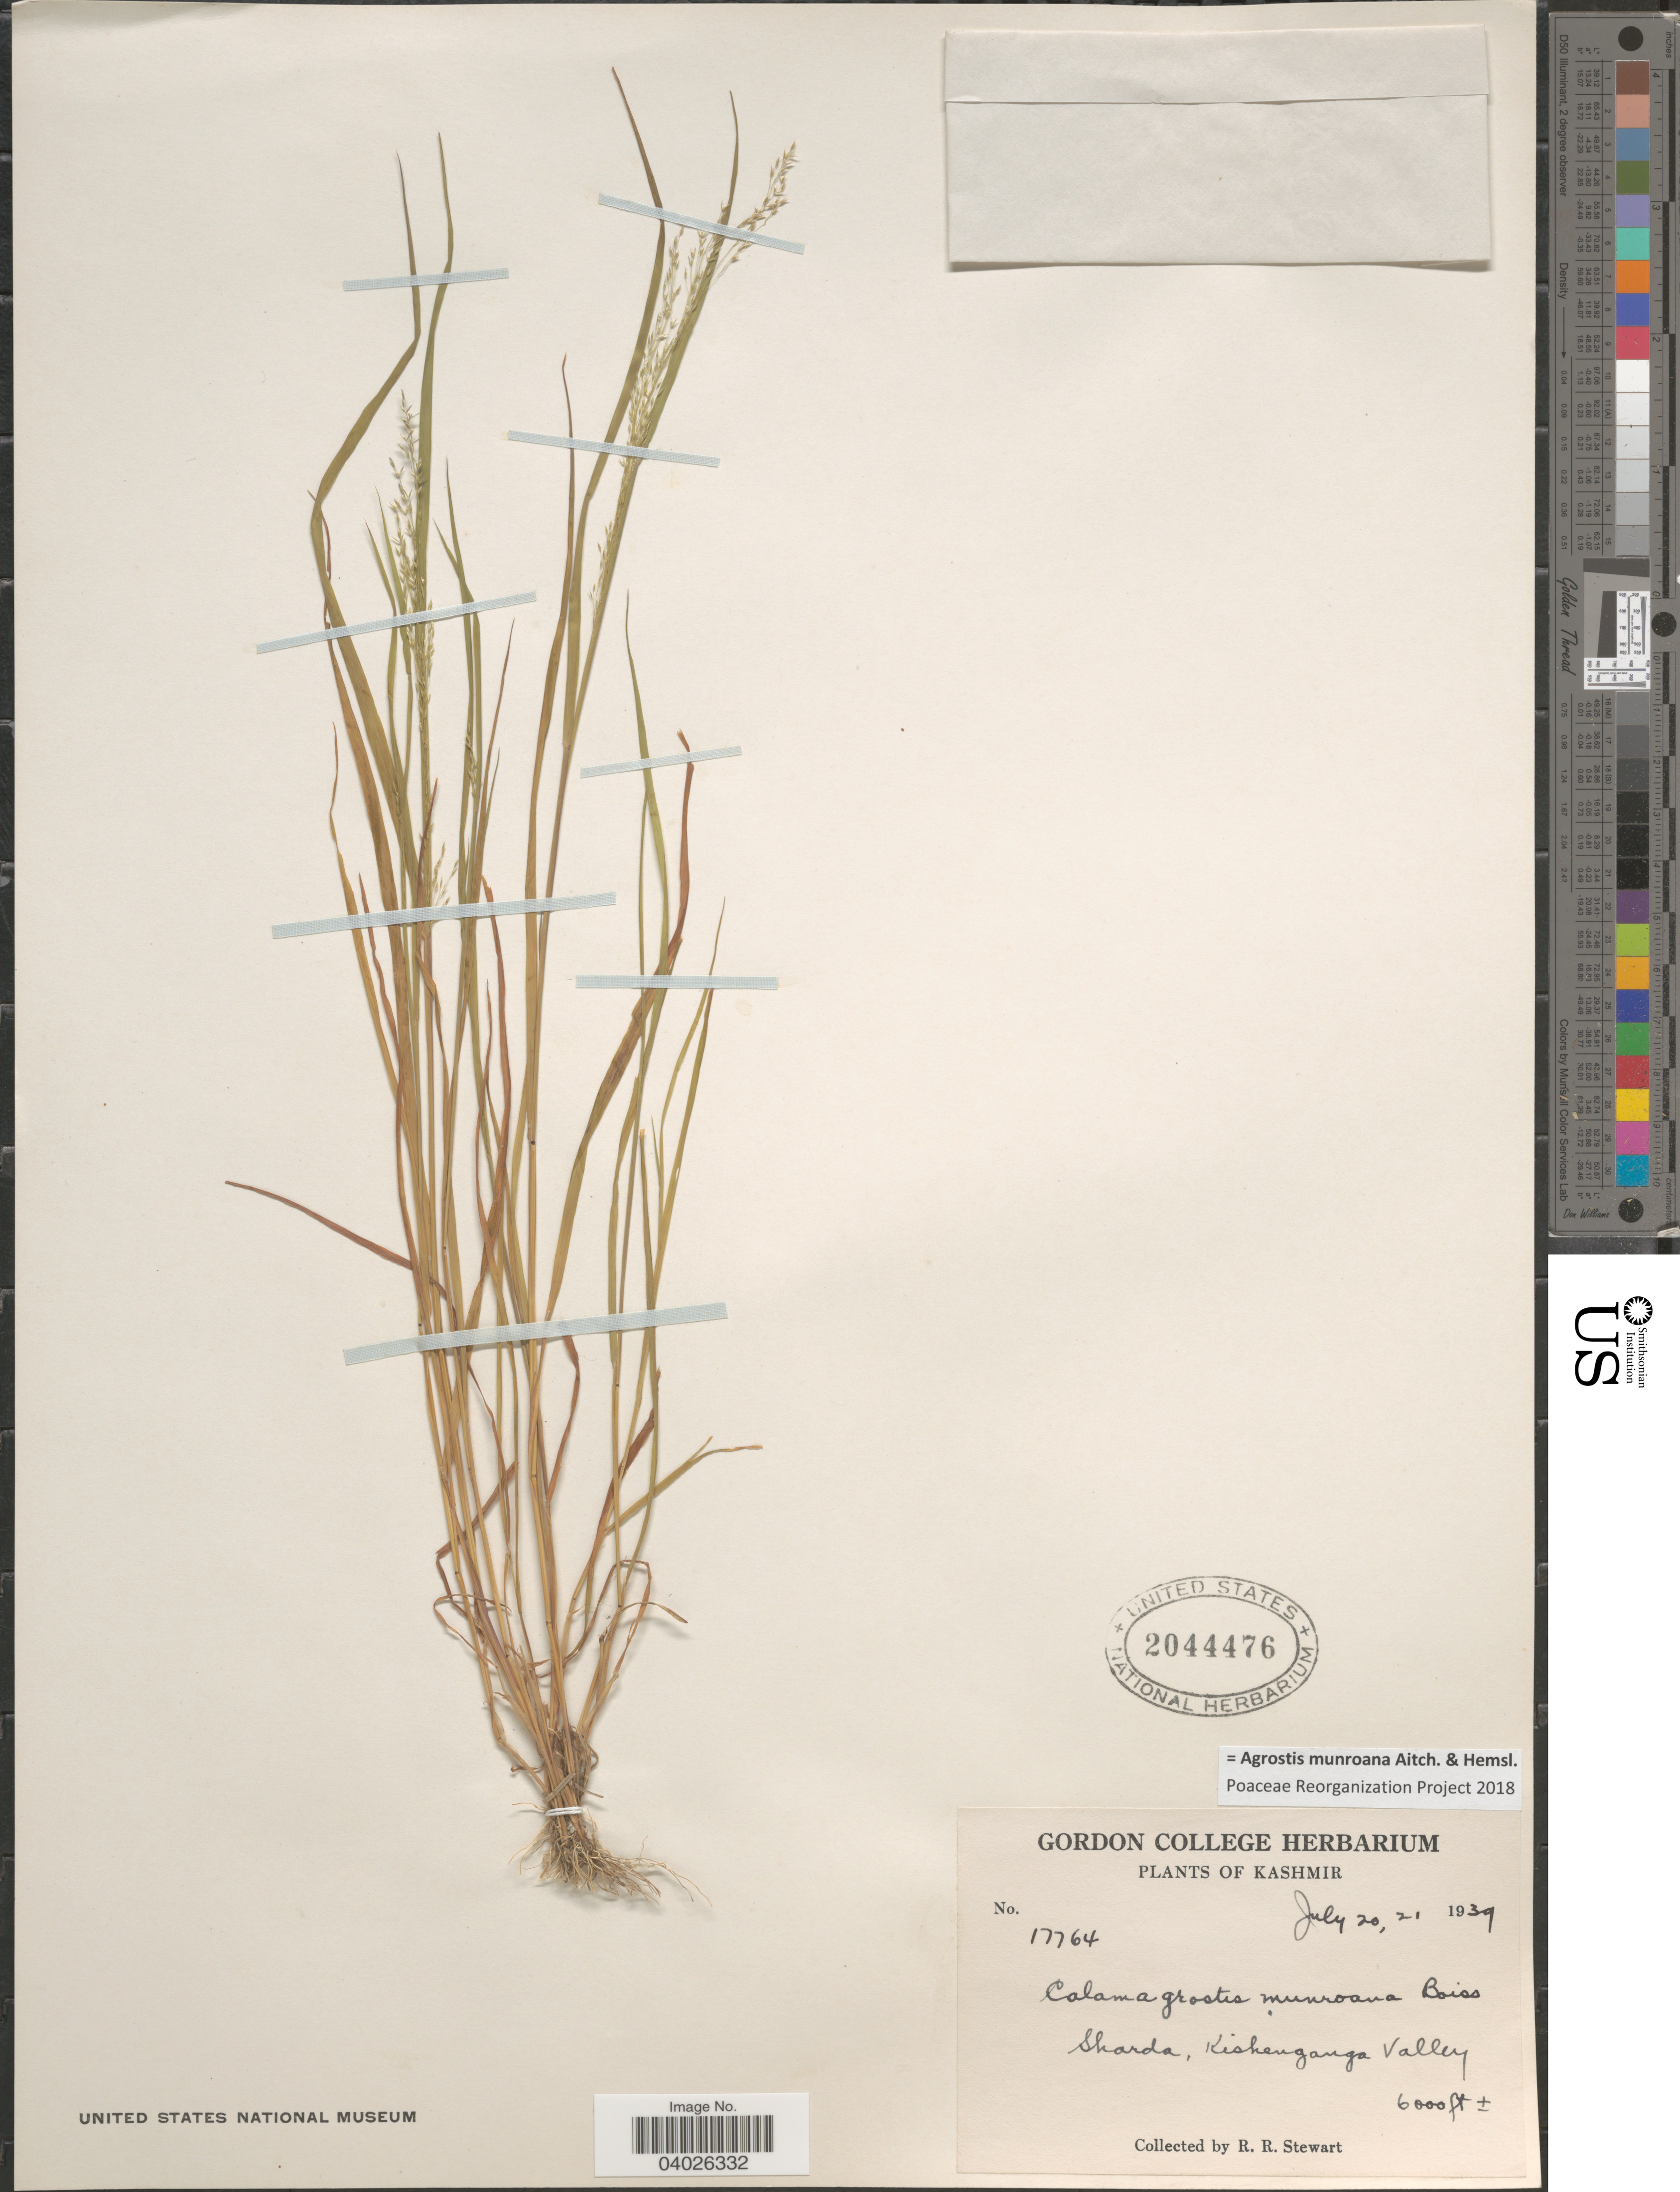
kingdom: Plantae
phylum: Tracheophyta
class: Liliopsida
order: Poales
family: Poaceae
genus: Agrostis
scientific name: Agrostis munroana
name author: Aitch. & Hemsl.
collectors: R. Stewart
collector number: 17764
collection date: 1939-07-20/1939-07-21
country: India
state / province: Jammu and Kashmir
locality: Kashmir. Sharda, Kishenganga Valley.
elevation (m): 1829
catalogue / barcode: US 2044476